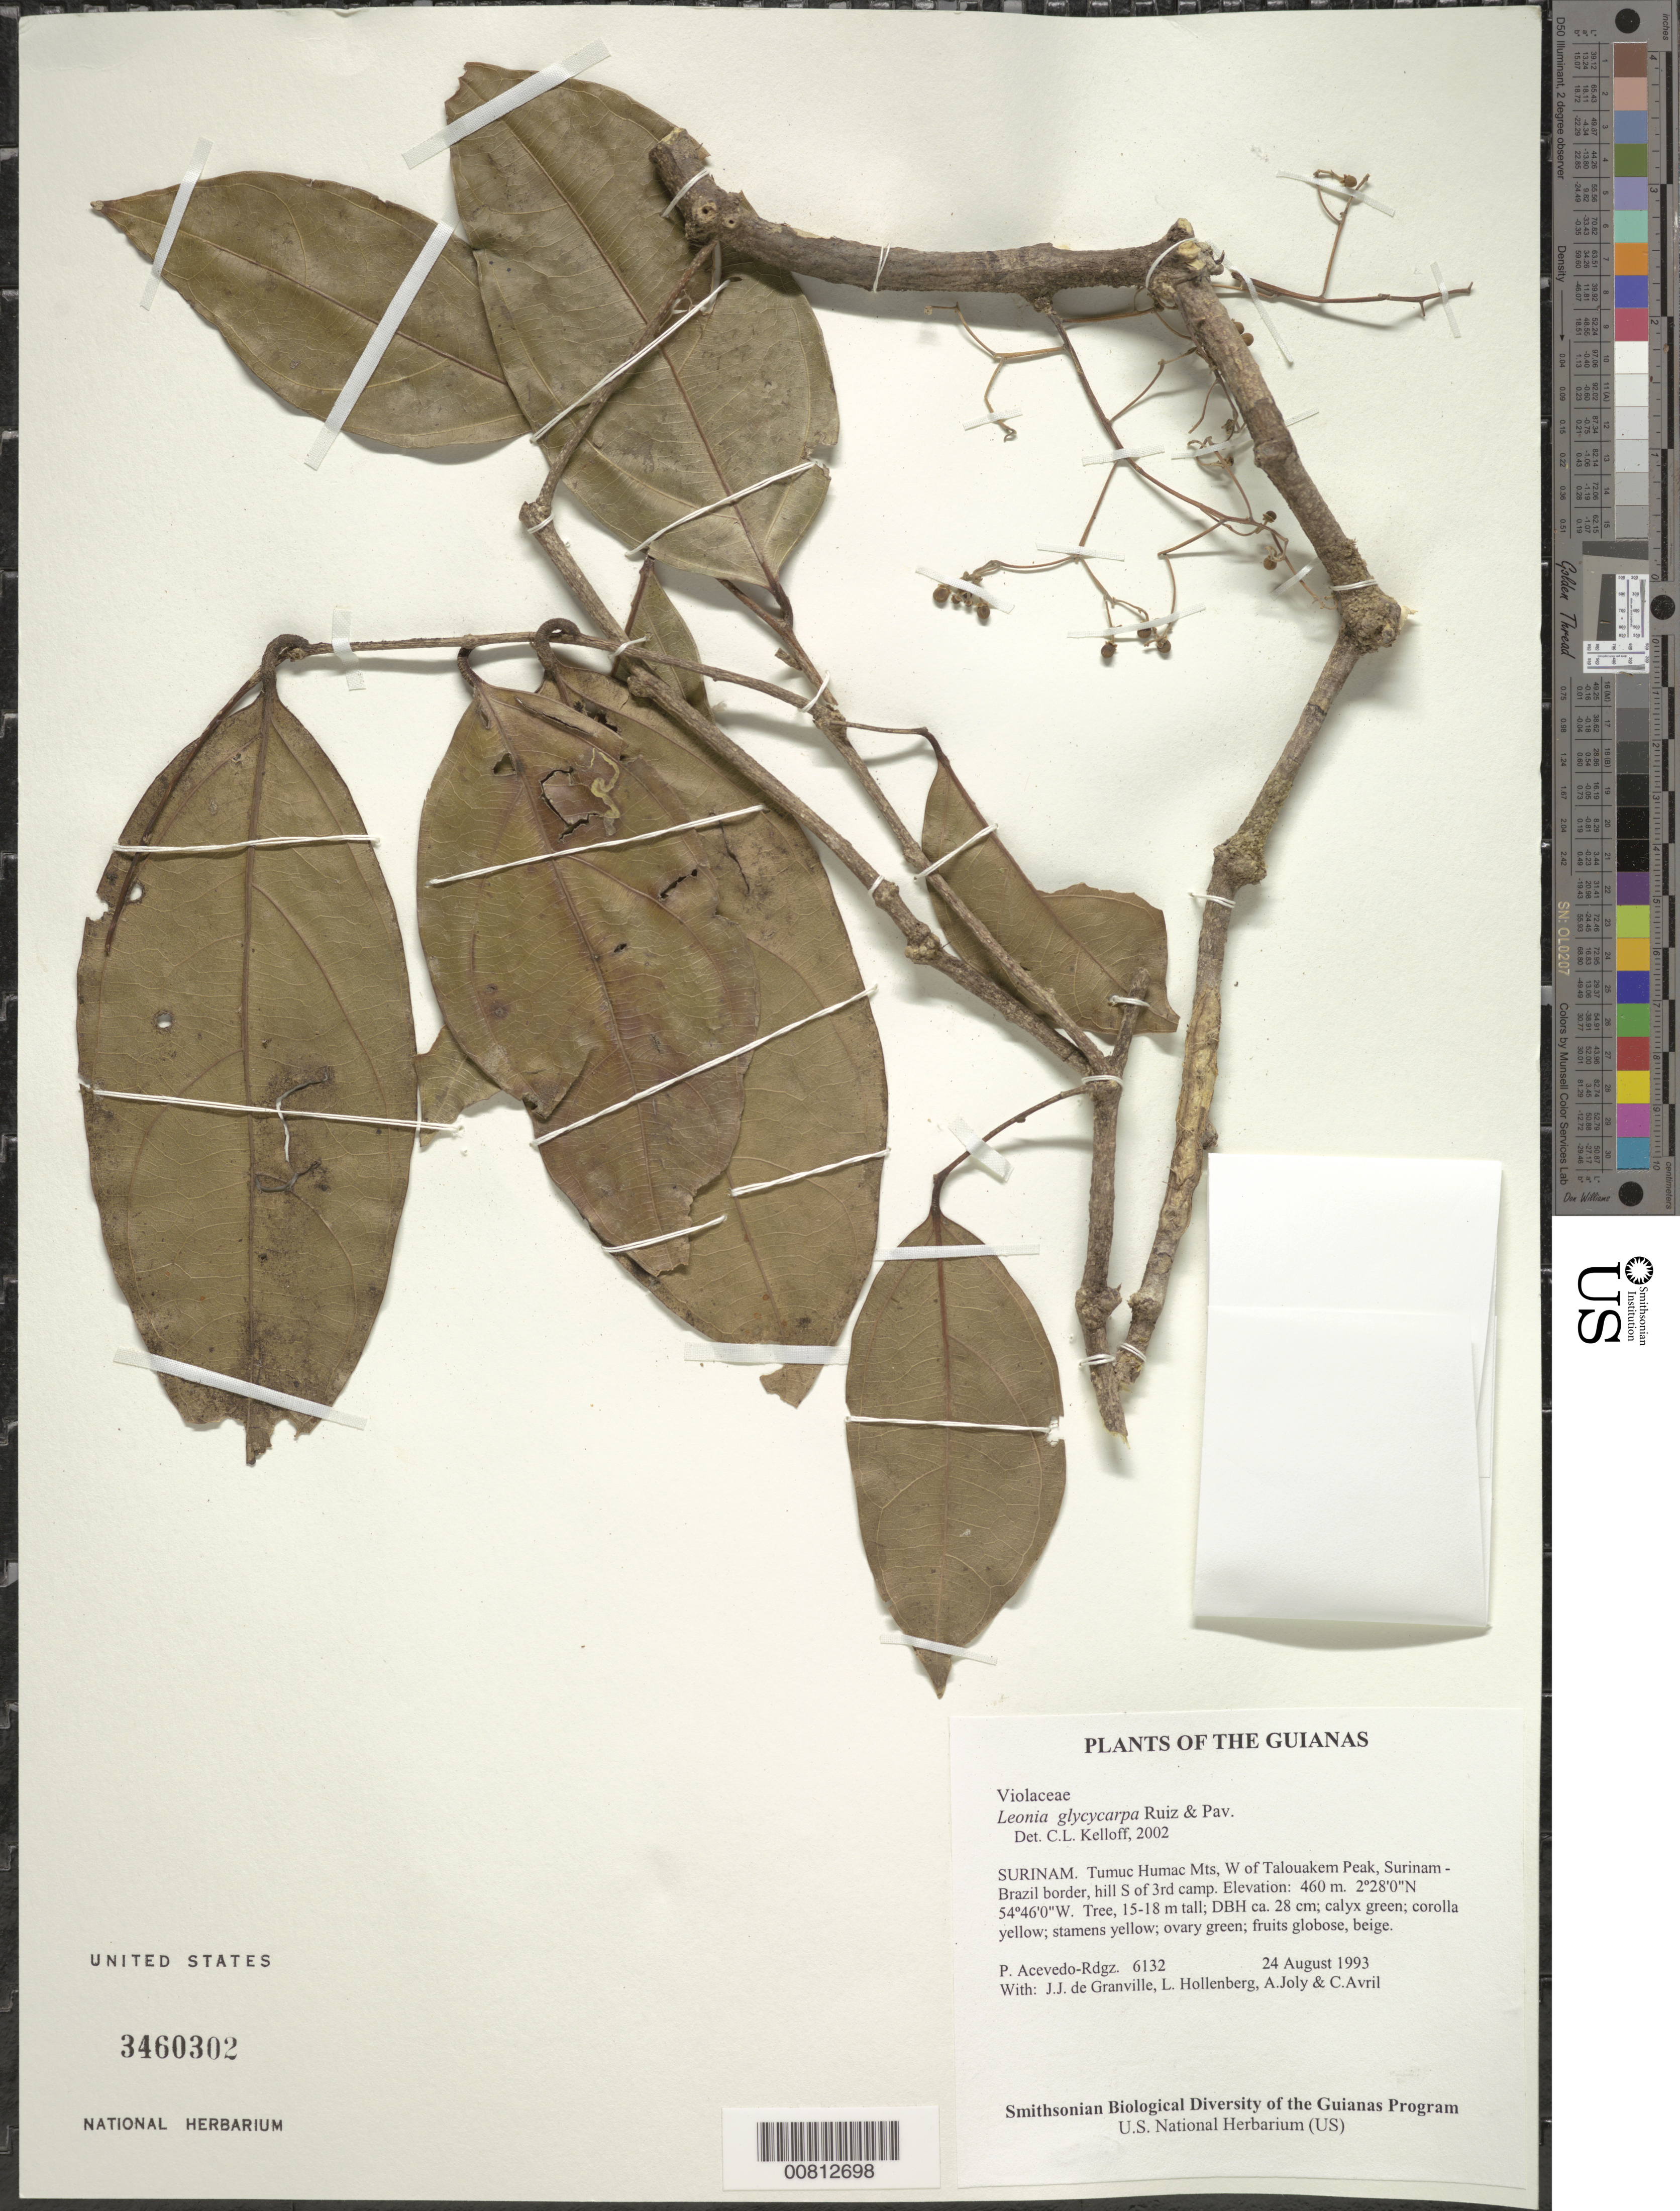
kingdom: Plantae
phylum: Tracheophyta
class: Magnoliopsida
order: Malpighiales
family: Violaceae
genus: Leonia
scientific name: Leonia glycycarpa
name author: Ruiz & Pav.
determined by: Kelloff, Carol L., (US), Smithsonian Institution - National Museum of Natural History (UNITED STATES)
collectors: P. Acevedo-Rodr. & L. Hollenberg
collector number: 6132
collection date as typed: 24 Aug 1993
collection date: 1993-08-24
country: Suriname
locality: Tumuc Humac Mts, W of Talouakem Peak, Surinam - Brazil border, hill S of 3rd camp.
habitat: Hillside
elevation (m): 460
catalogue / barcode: US 3460302